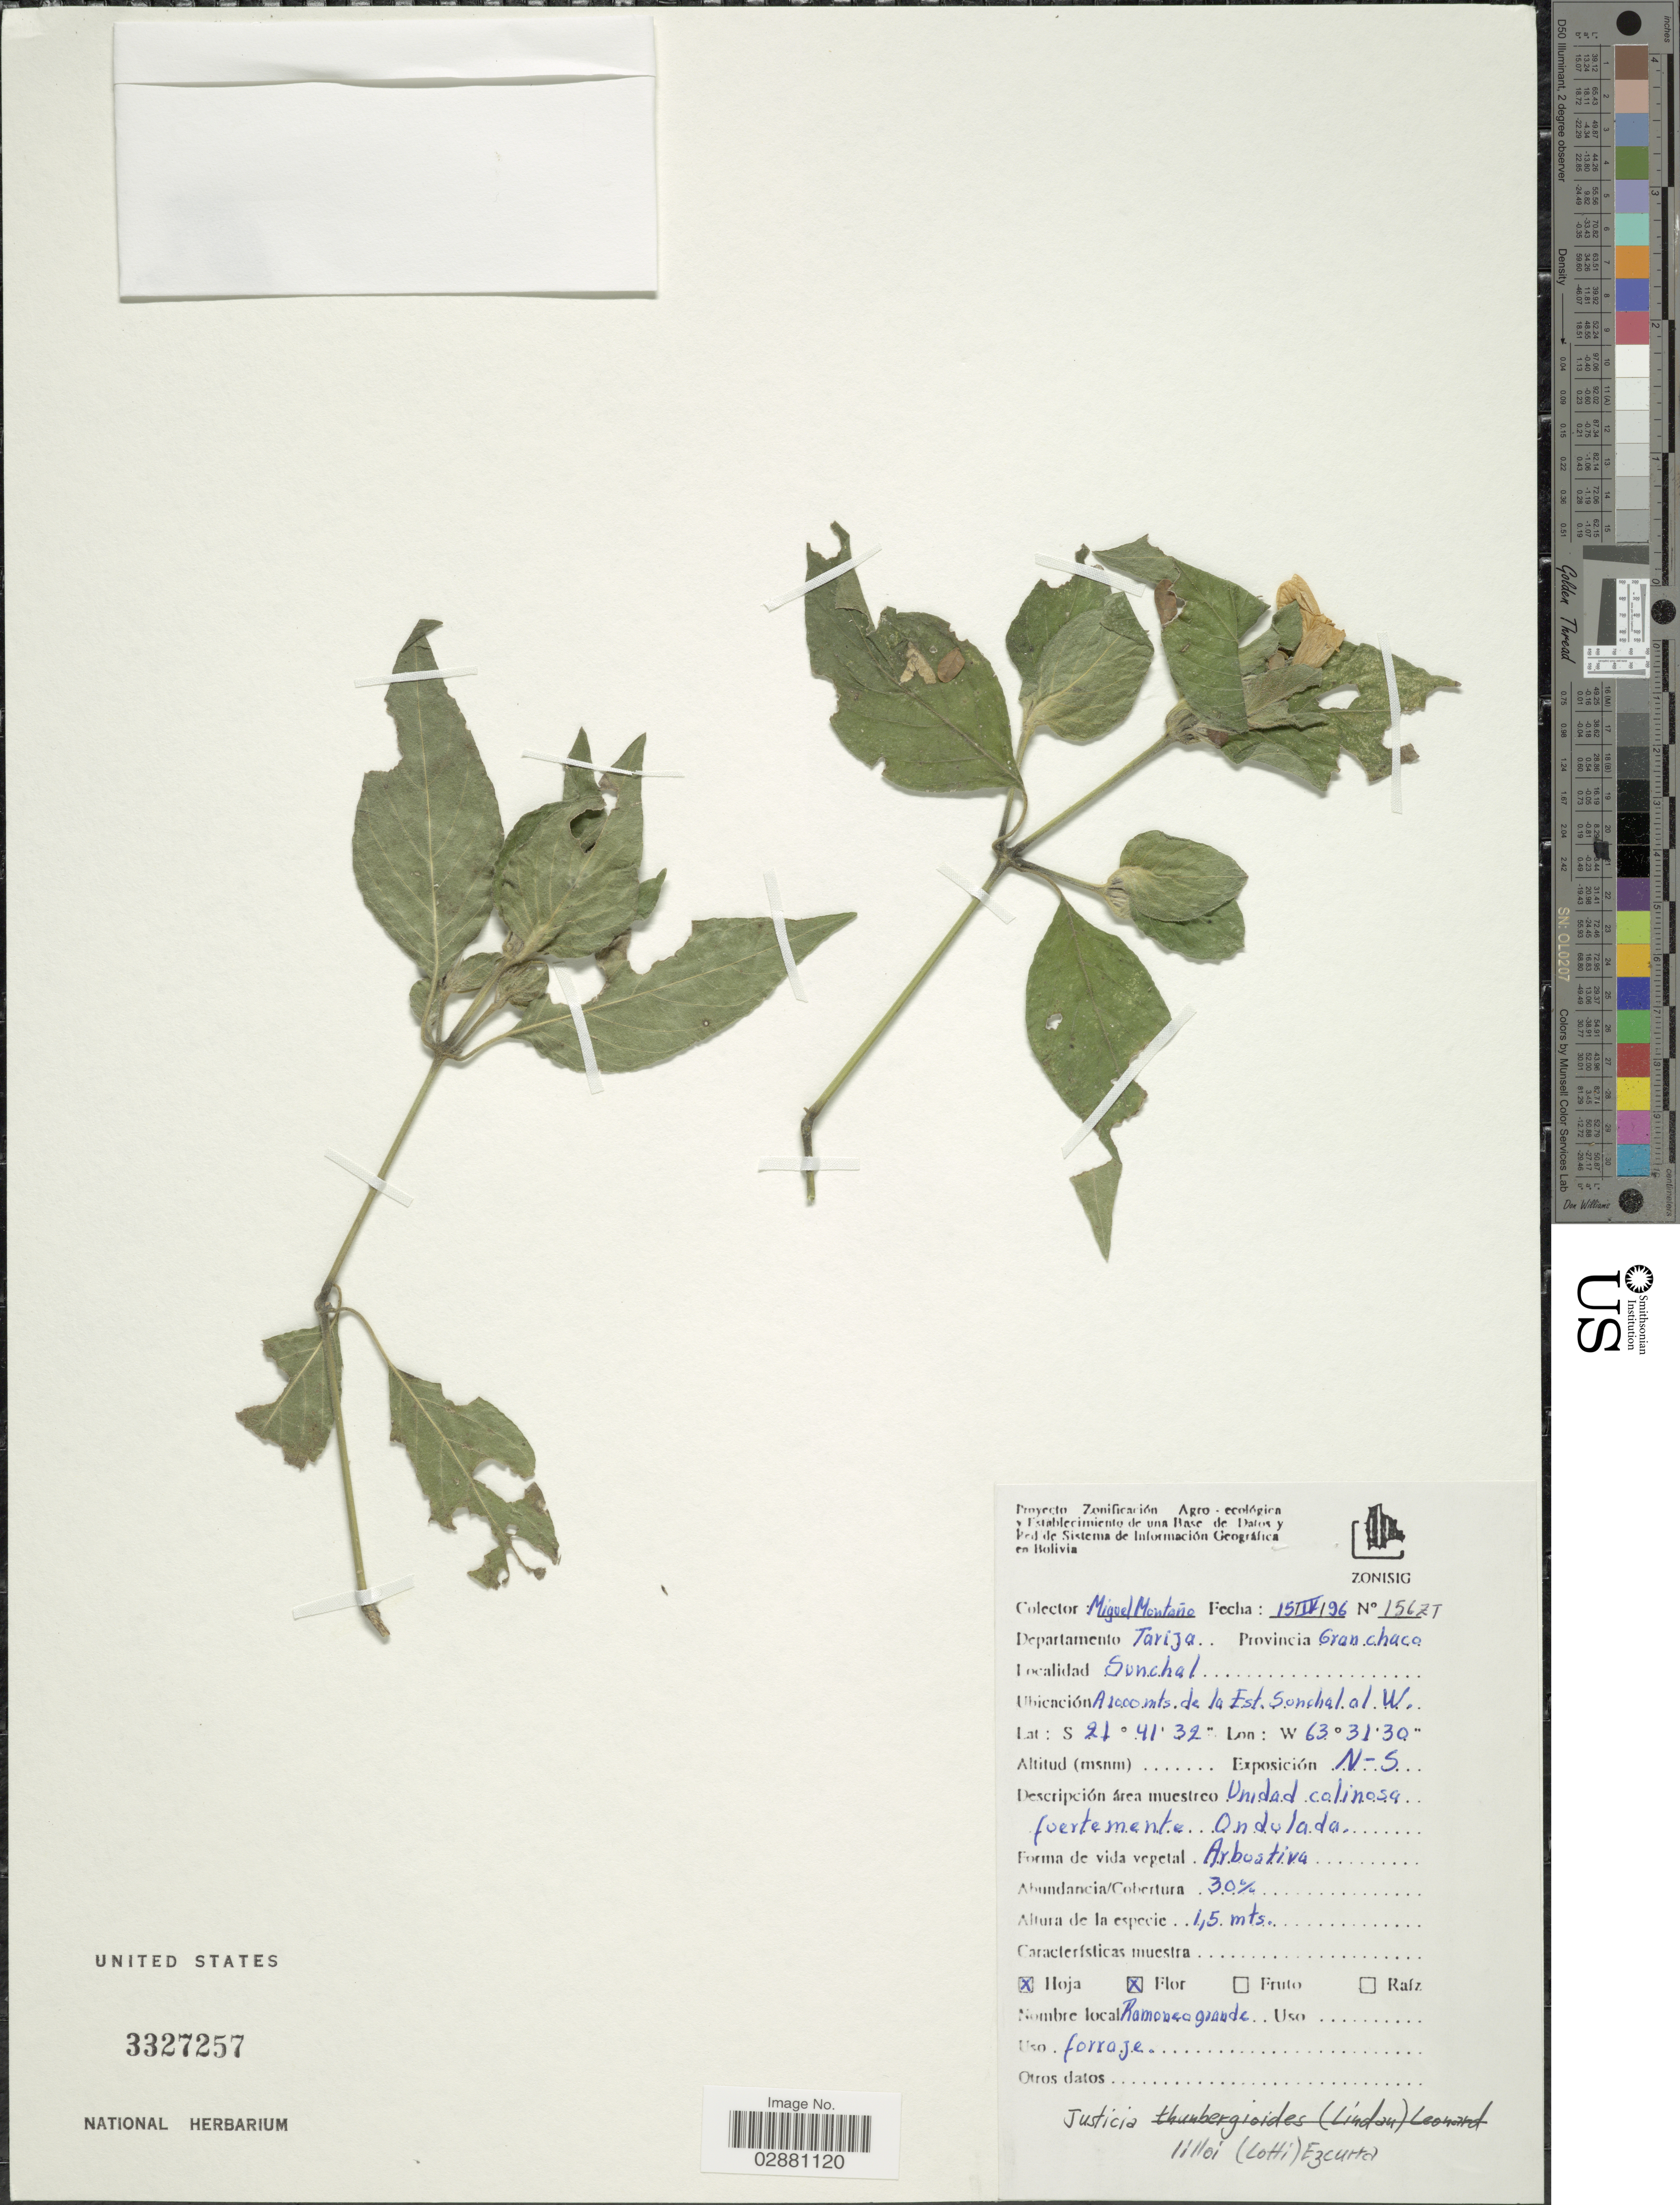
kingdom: Plantae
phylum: Tracheophyta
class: Magnoliopsida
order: Lamiales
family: Acanthaceae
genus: Justicia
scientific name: Justicia thunbergioides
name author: (Lindau) Leonard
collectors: M. Montáno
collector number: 1567T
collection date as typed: Transcribed d/m/y: 15/4/96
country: Bolivia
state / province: Tarija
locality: Departamento Tarija. Provincia Granchaco. Sunchal. A 1000 mts. de la Est. Sonchal al W.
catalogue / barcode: US 3327257